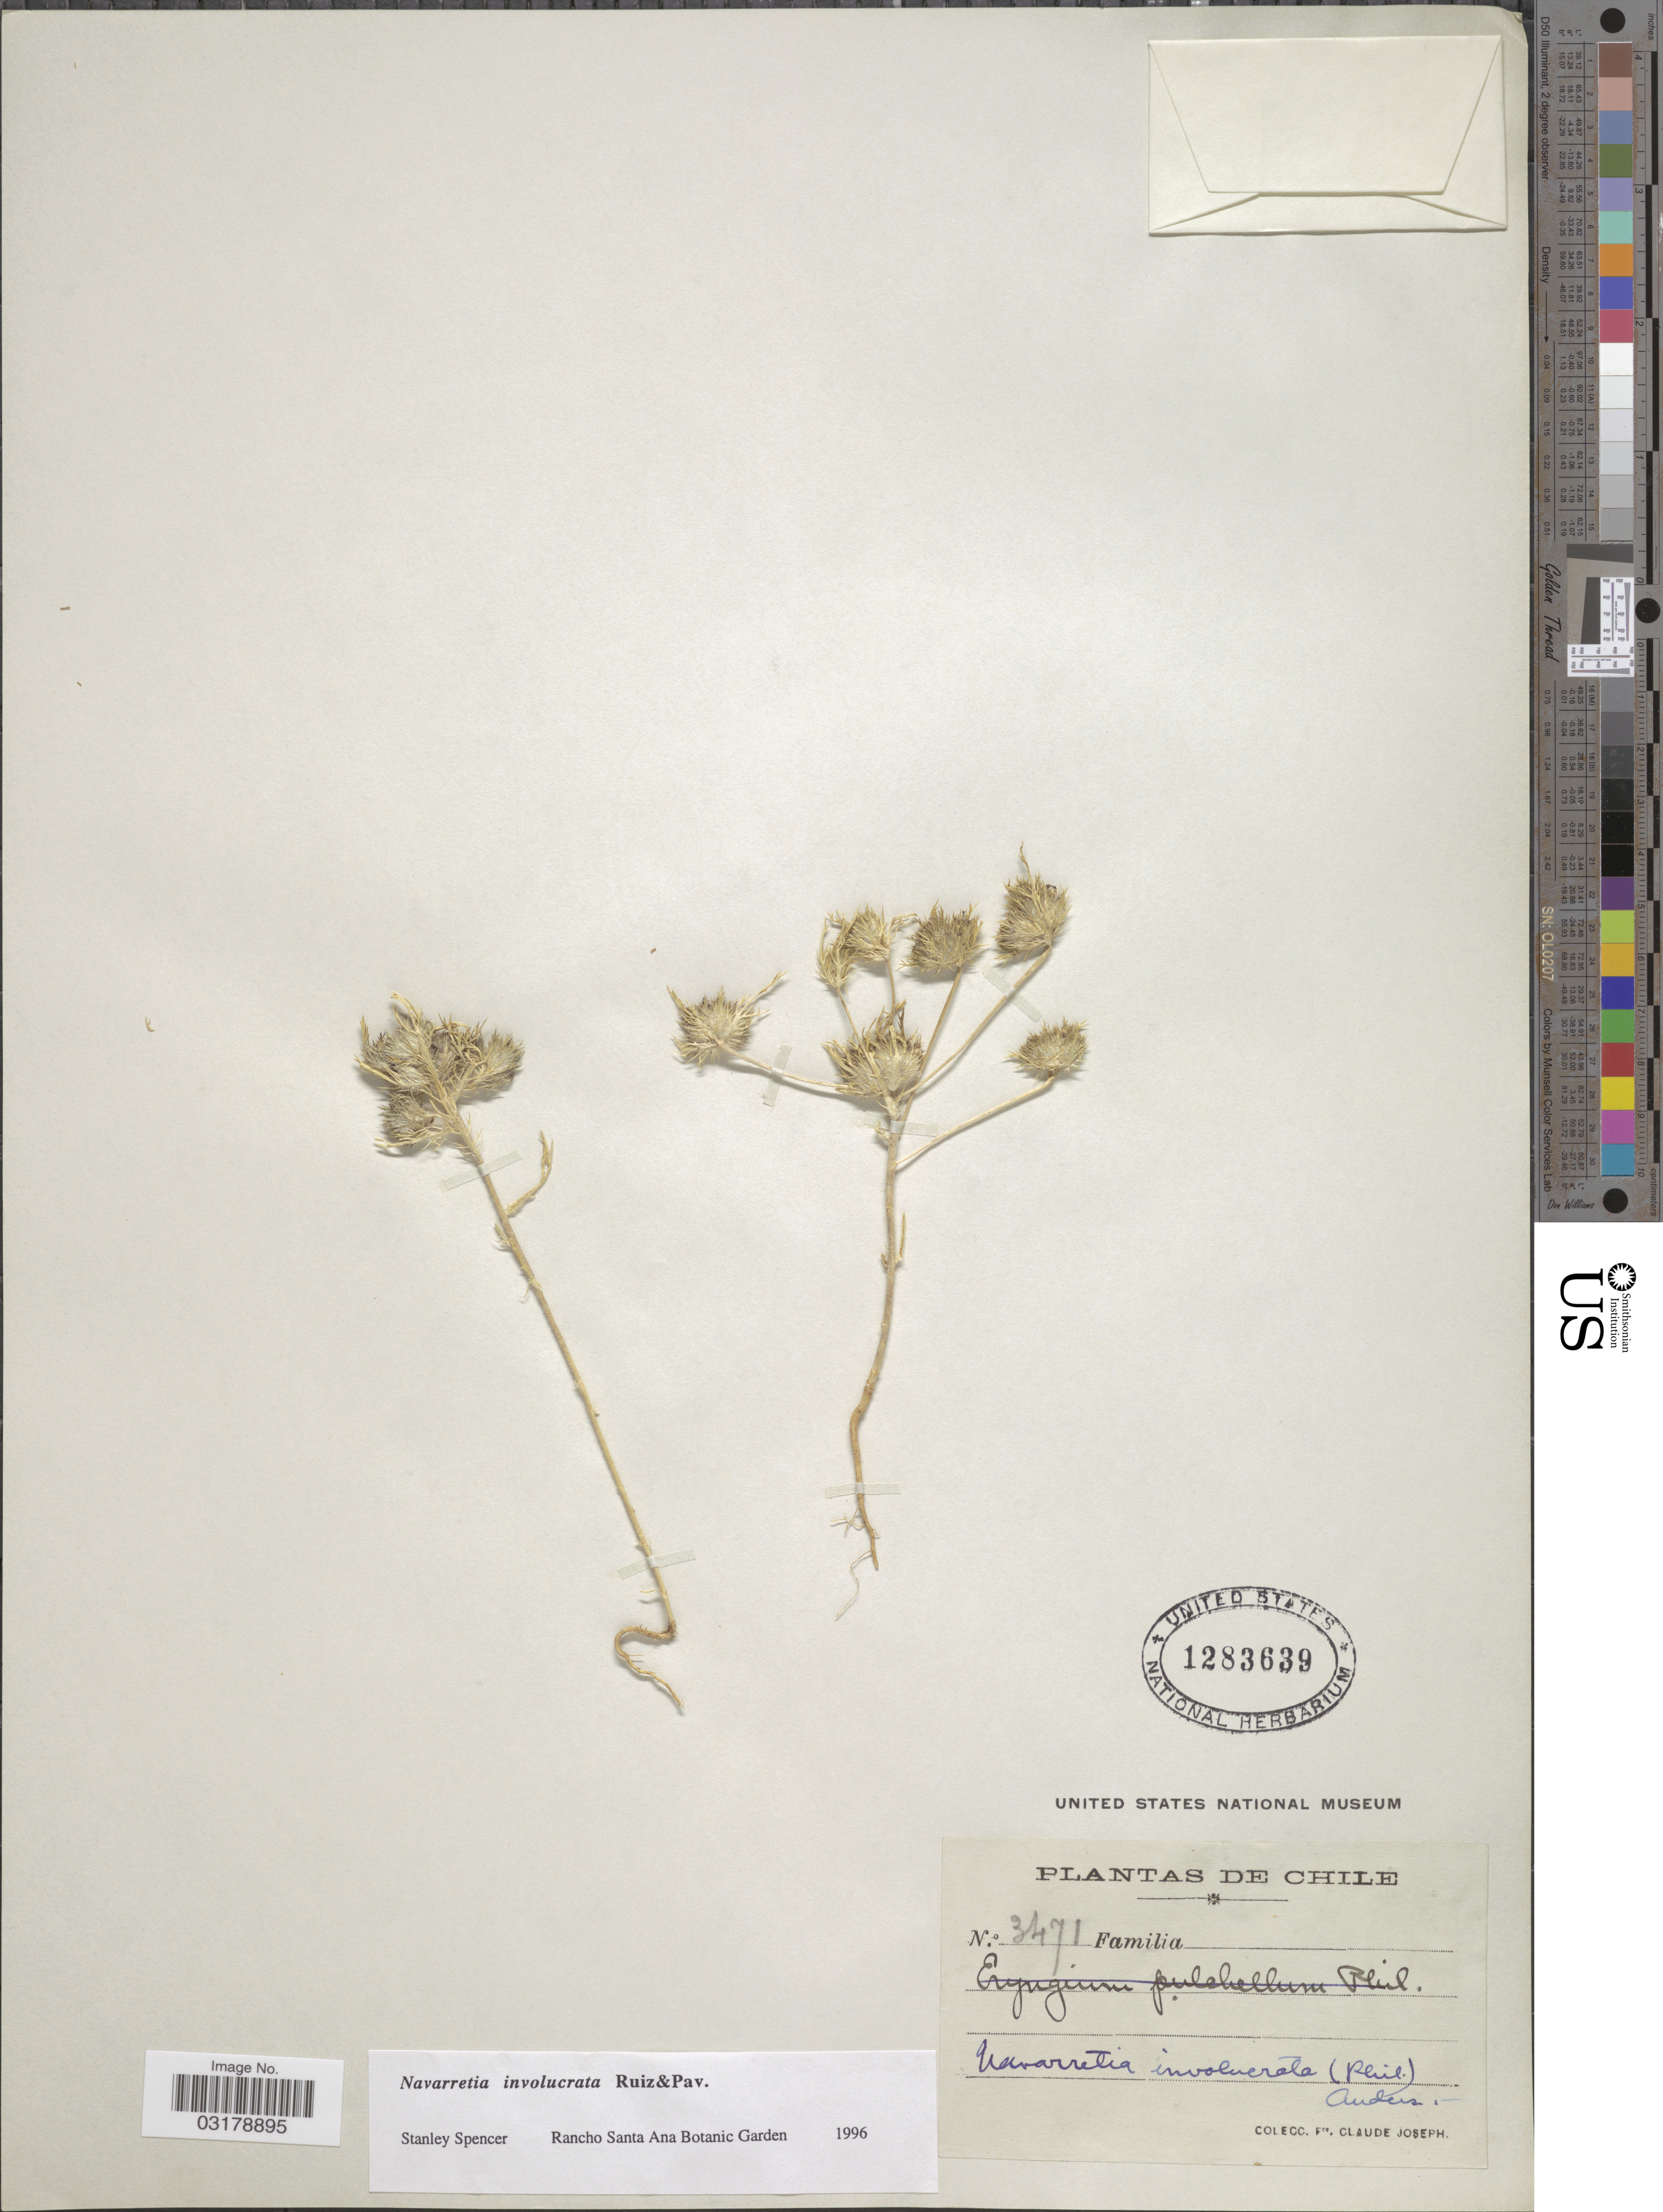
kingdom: Plantae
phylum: Tracheophyta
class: Magnoliopsida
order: Ericales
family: Polemoniaceae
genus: Navarretia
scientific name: Navarretia involucrata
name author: Ruiz & Pav.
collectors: Bro. Claude-Joseph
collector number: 3471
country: Chile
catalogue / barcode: US 1283639